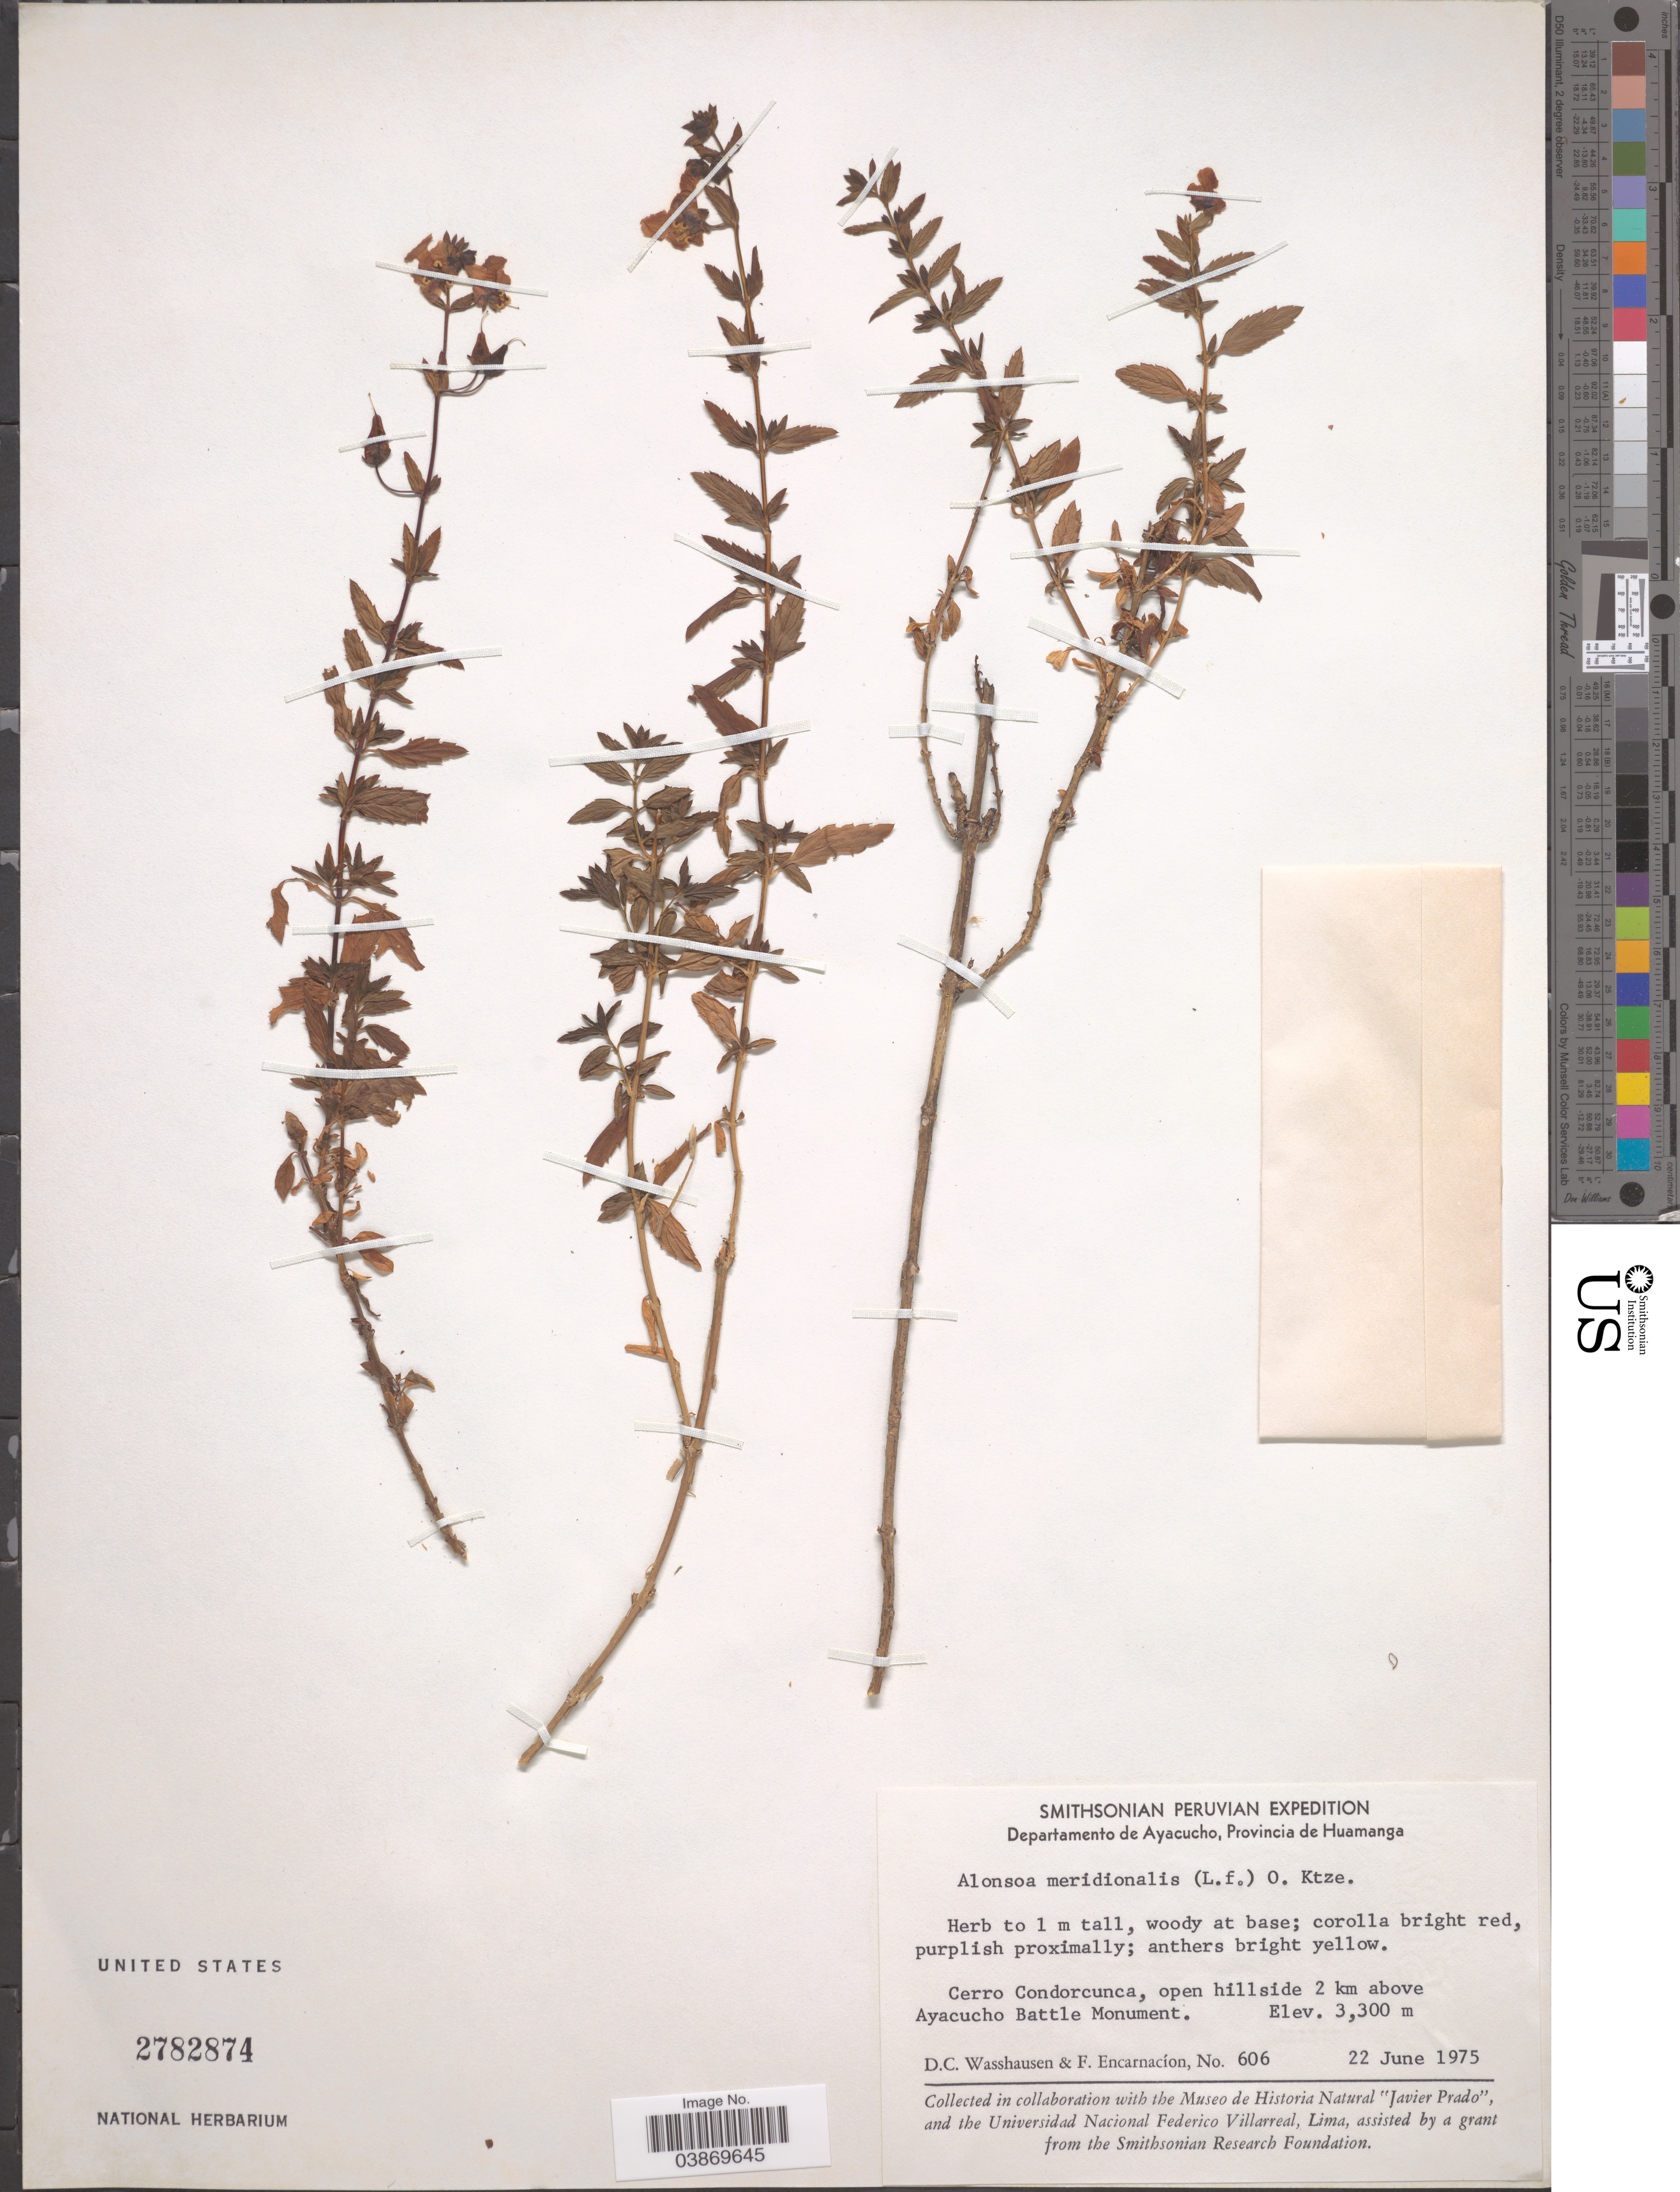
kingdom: Plantae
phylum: Tracheophyta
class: Magnoliopsida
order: Lamiales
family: Scrophulariaceae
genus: Alonsoa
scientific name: Alonsoa meridionalis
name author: (L. f.) Kuntze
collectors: D. C. Wasshausen & F. Encarnación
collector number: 606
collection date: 1975-06-22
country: Peru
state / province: Ayacucho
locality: Departamento de Ayacucho, Provincia de Huamanga. Cerro Condorcunca, open hillside 2 km above Ayacucho Battle Monument.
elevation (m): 3300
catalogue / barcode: US 2782874